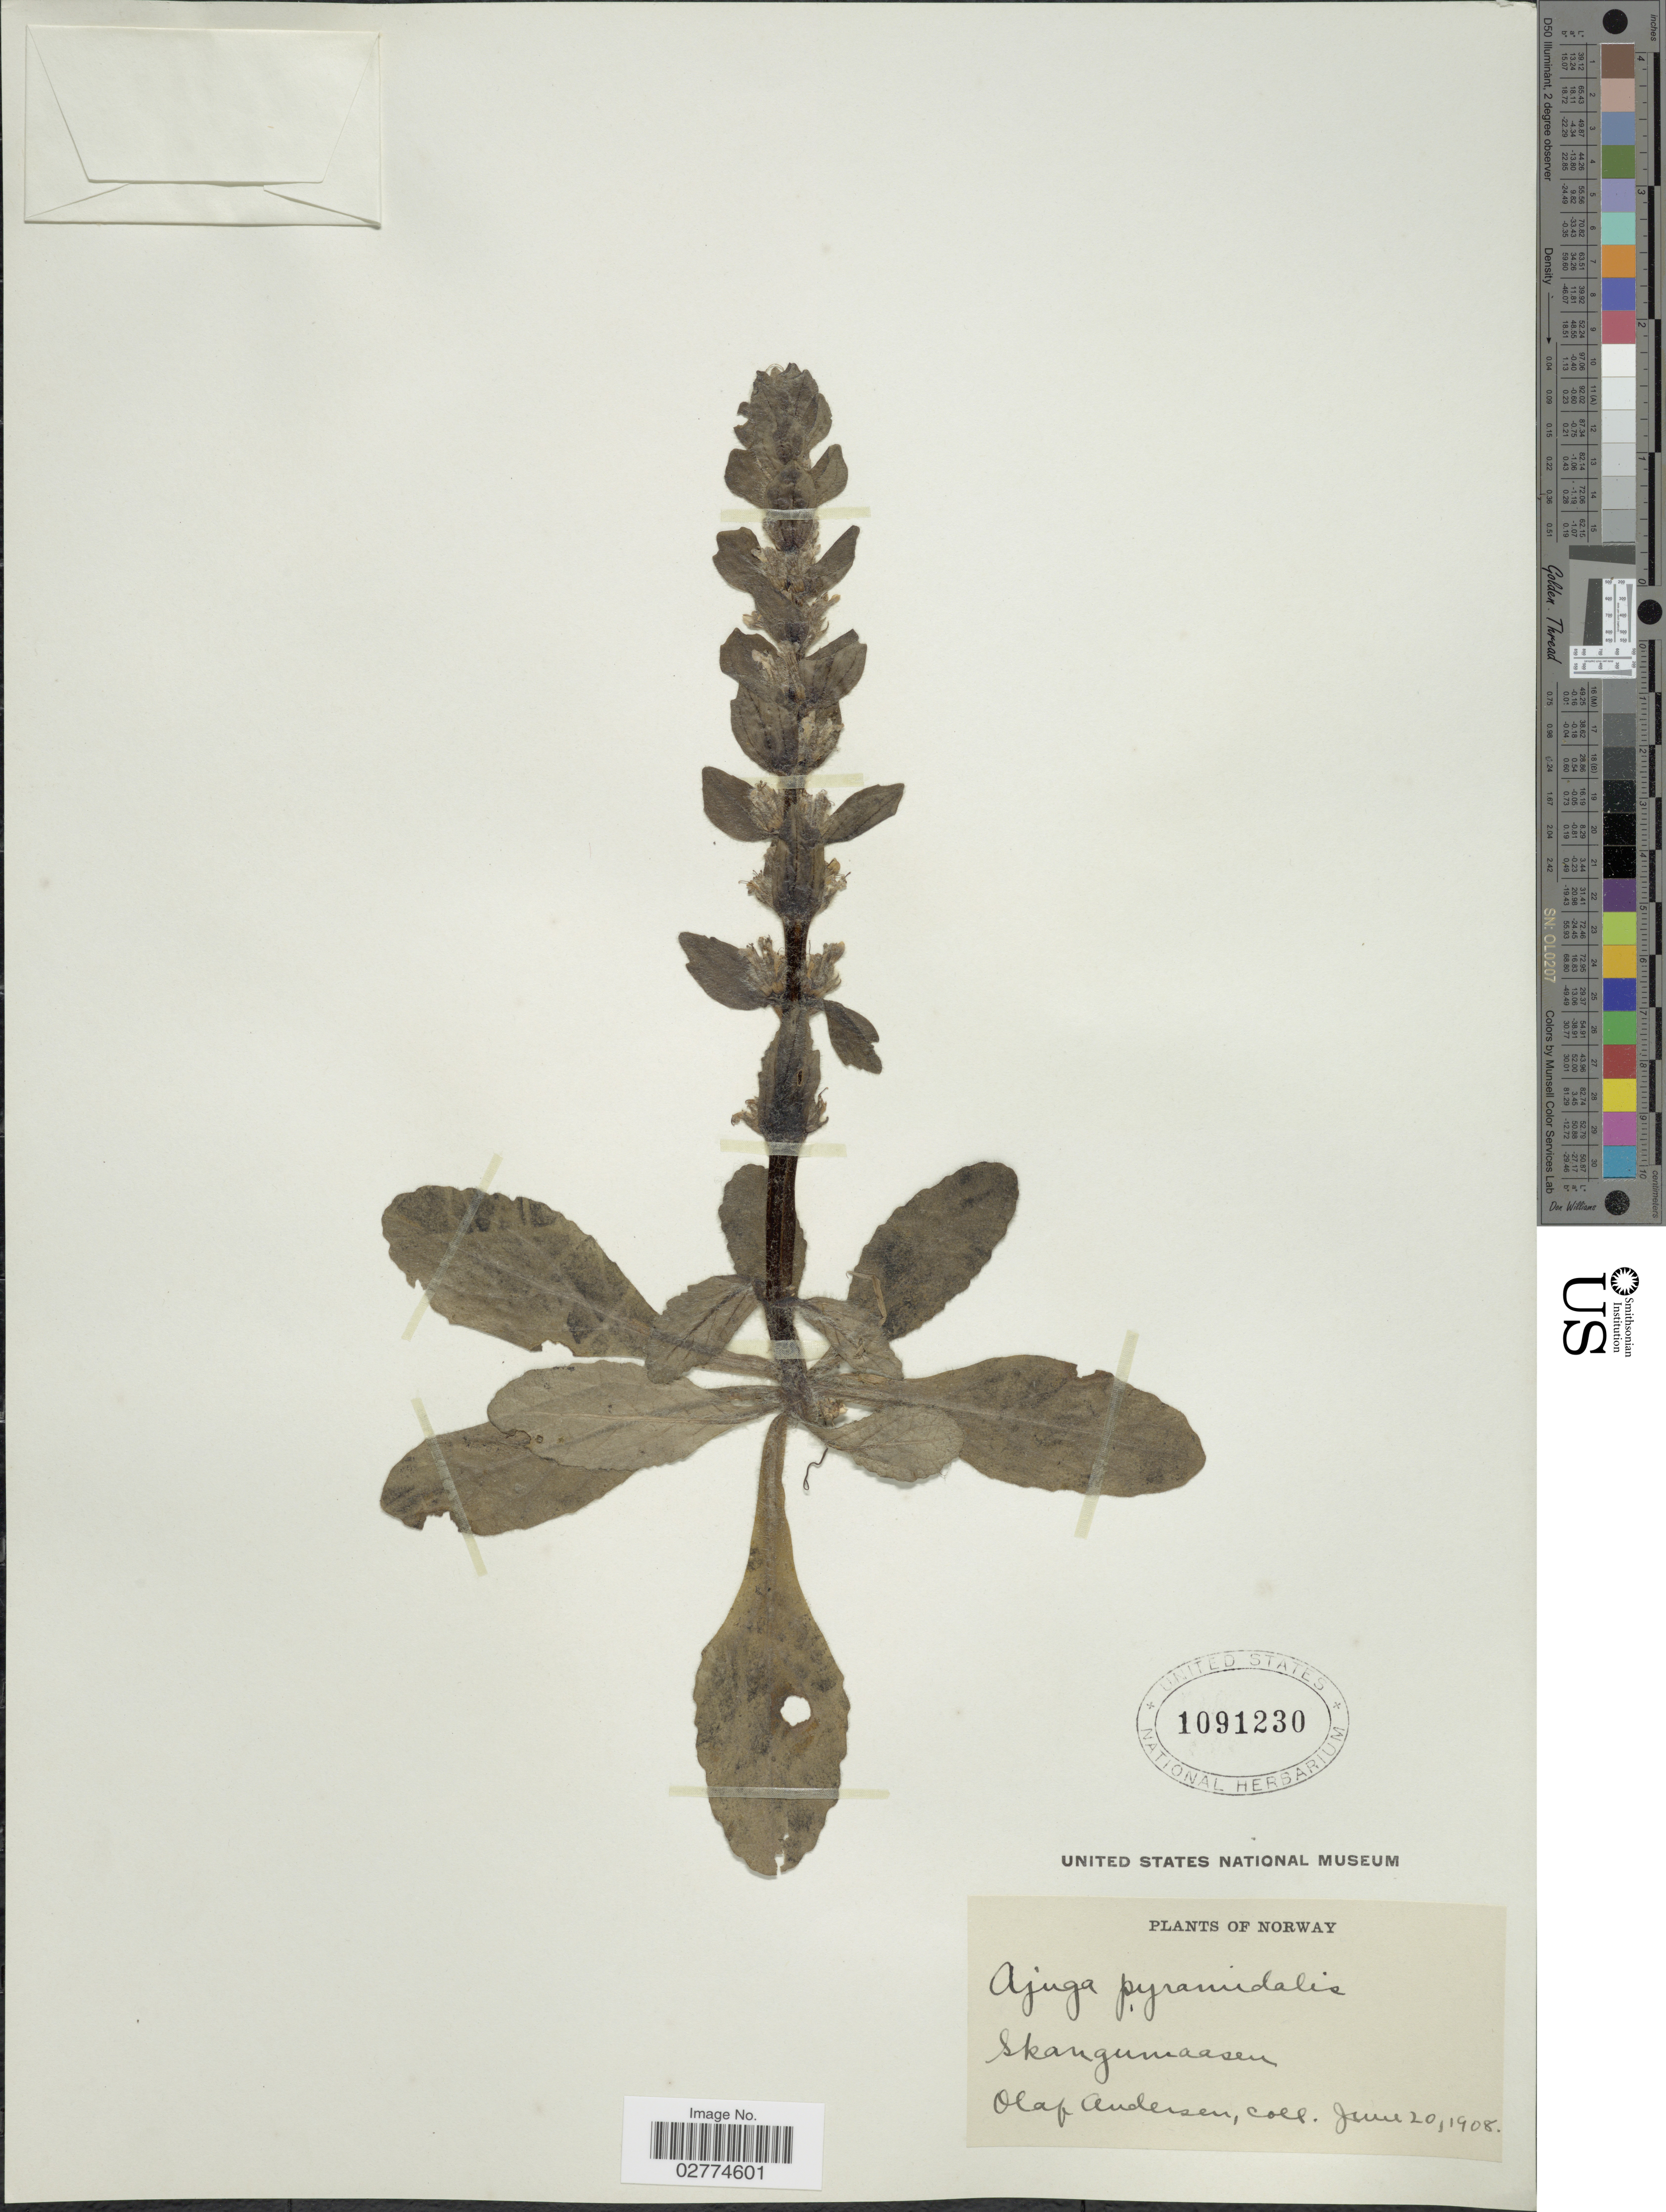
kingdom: Plantae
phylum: Tracheophyta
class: Magnoliopsida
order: Lamiales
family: Lamiaceae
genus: Ajuga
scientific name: Ajuga pyramidalis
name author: L.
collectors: O. Andersen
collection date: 1908-06-20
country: Norway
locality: Skangumaasen.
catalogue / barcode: US 1091230